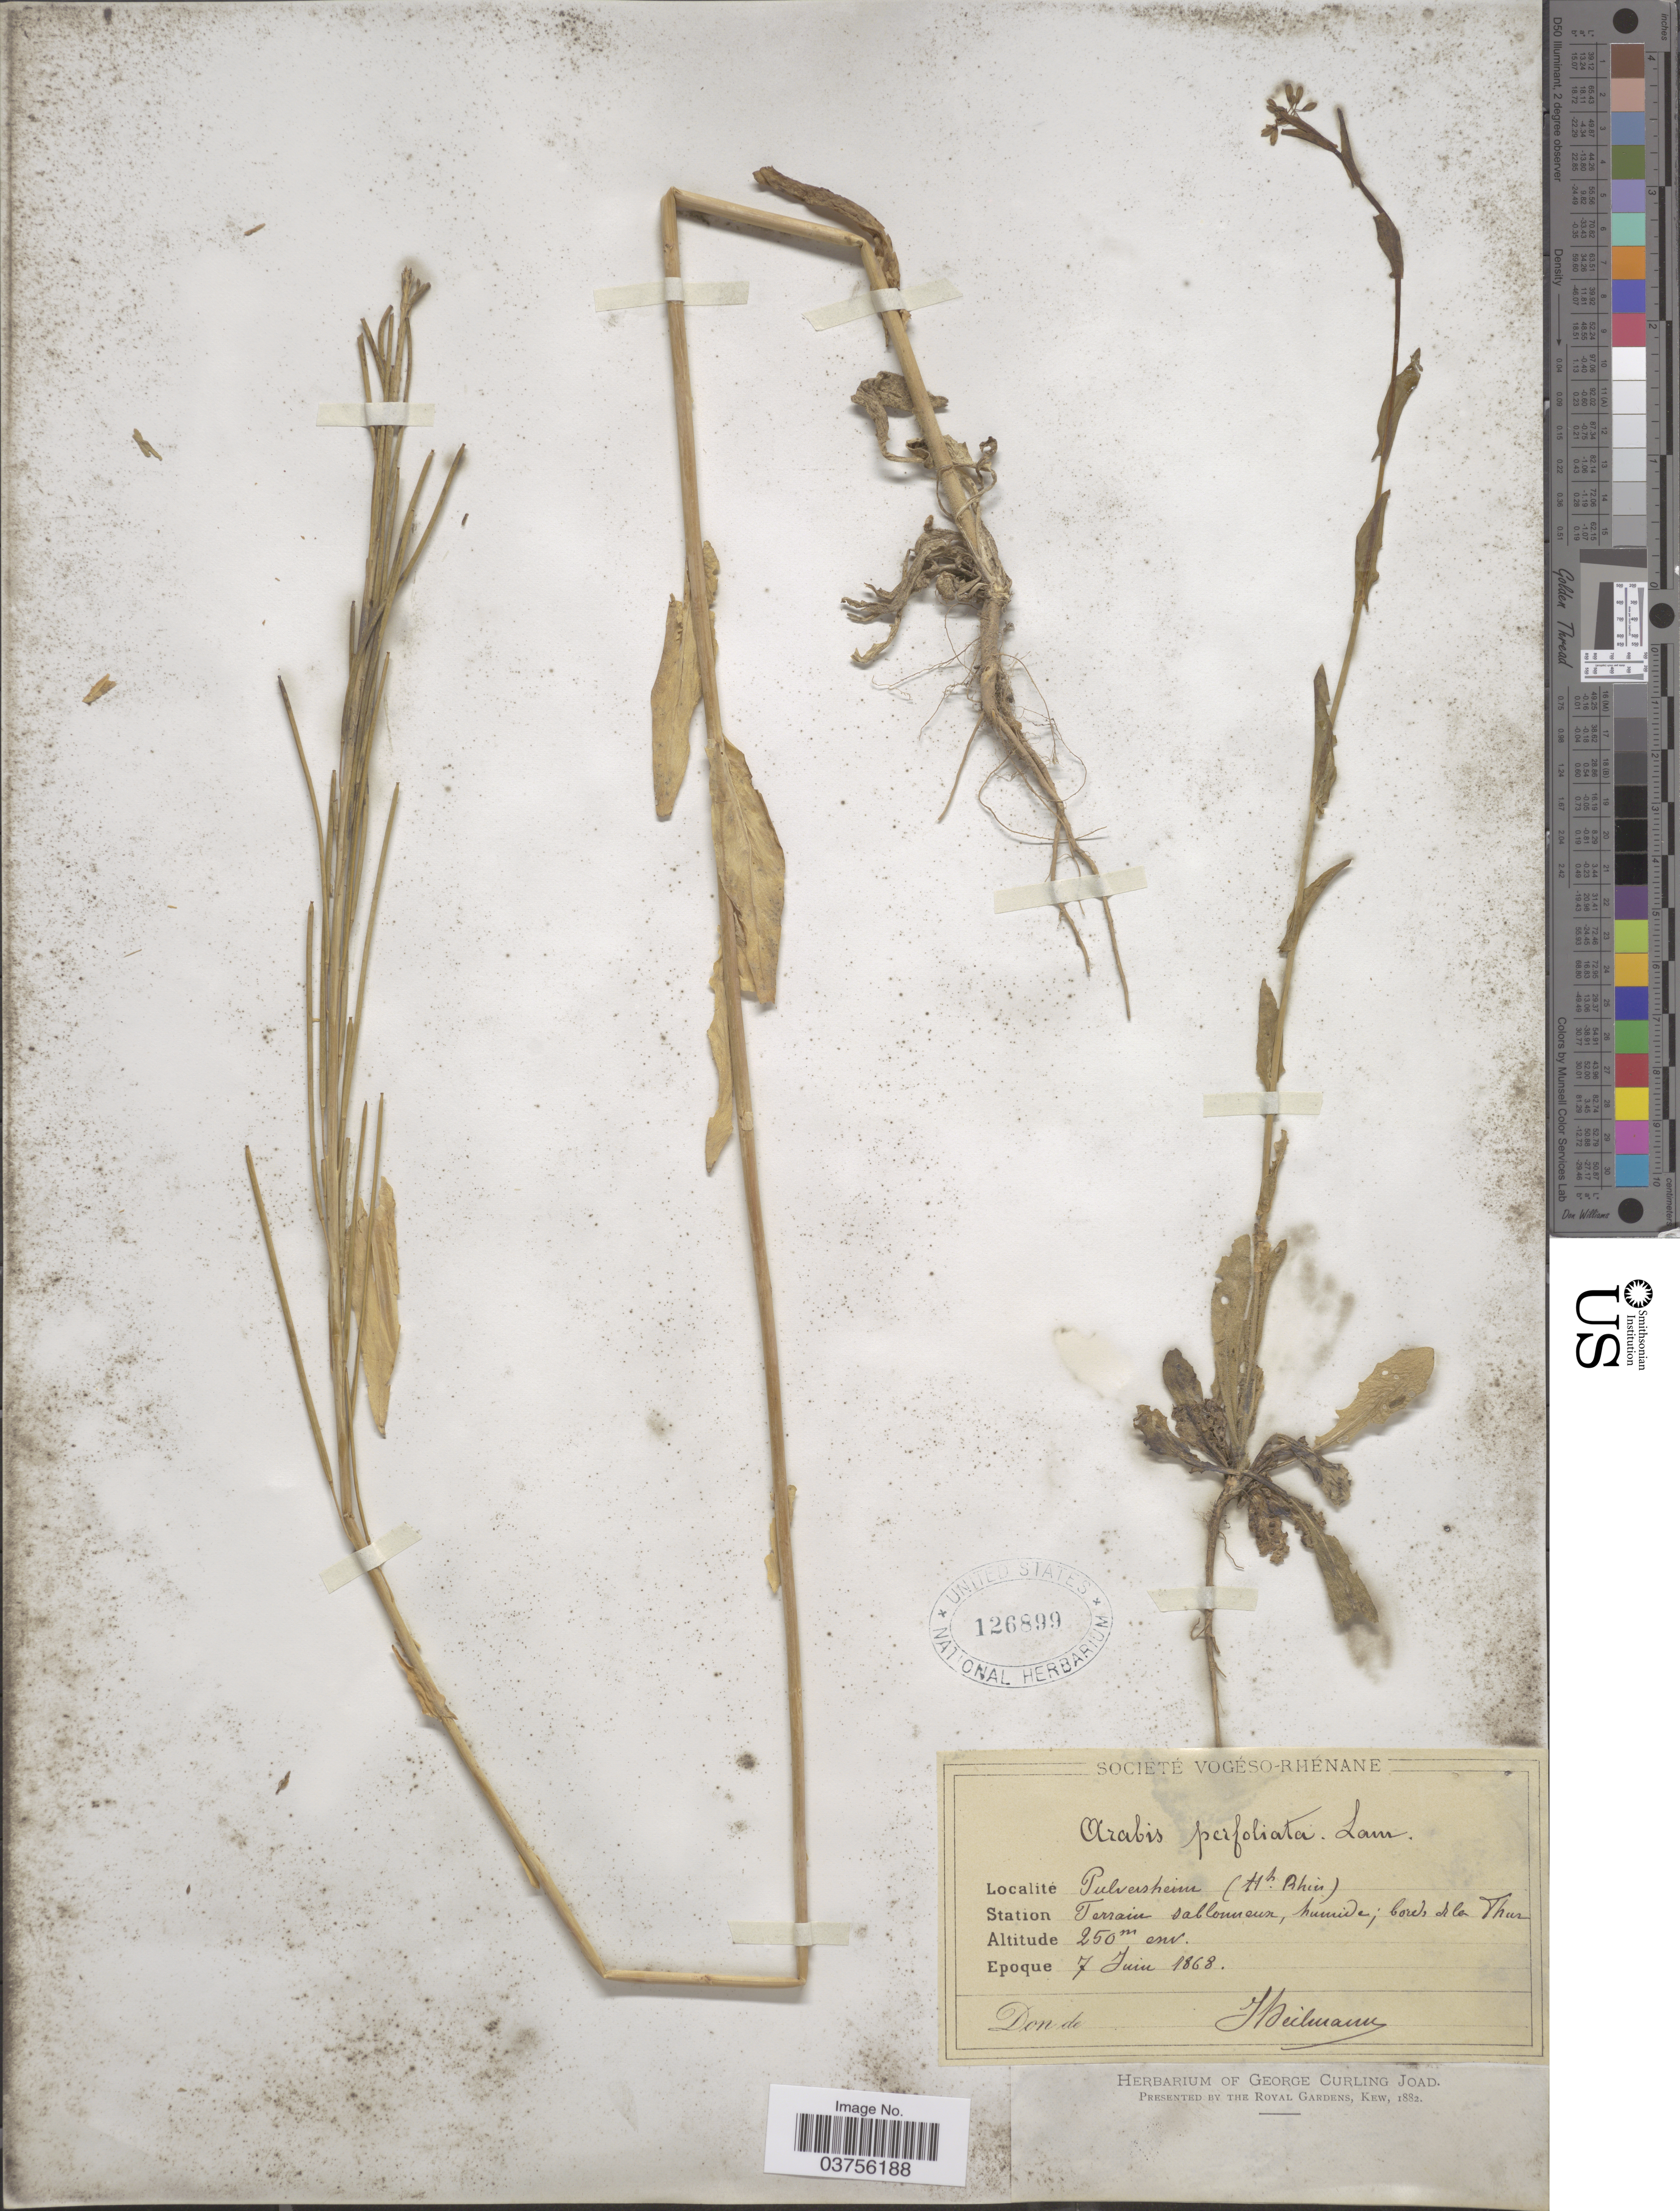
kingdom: Plantae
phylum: Tracheophyta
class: Magnoliopsida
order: Brassicales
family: Brassicaceae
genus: Turritis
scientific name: Turritis sp.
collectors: J. Heilmann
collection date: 1868-06-07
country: France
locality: Pulversheim (Hte. Rhin). Terrain sablonneux, humide; bords de la Thur.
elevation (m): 250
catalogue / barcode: US 126899